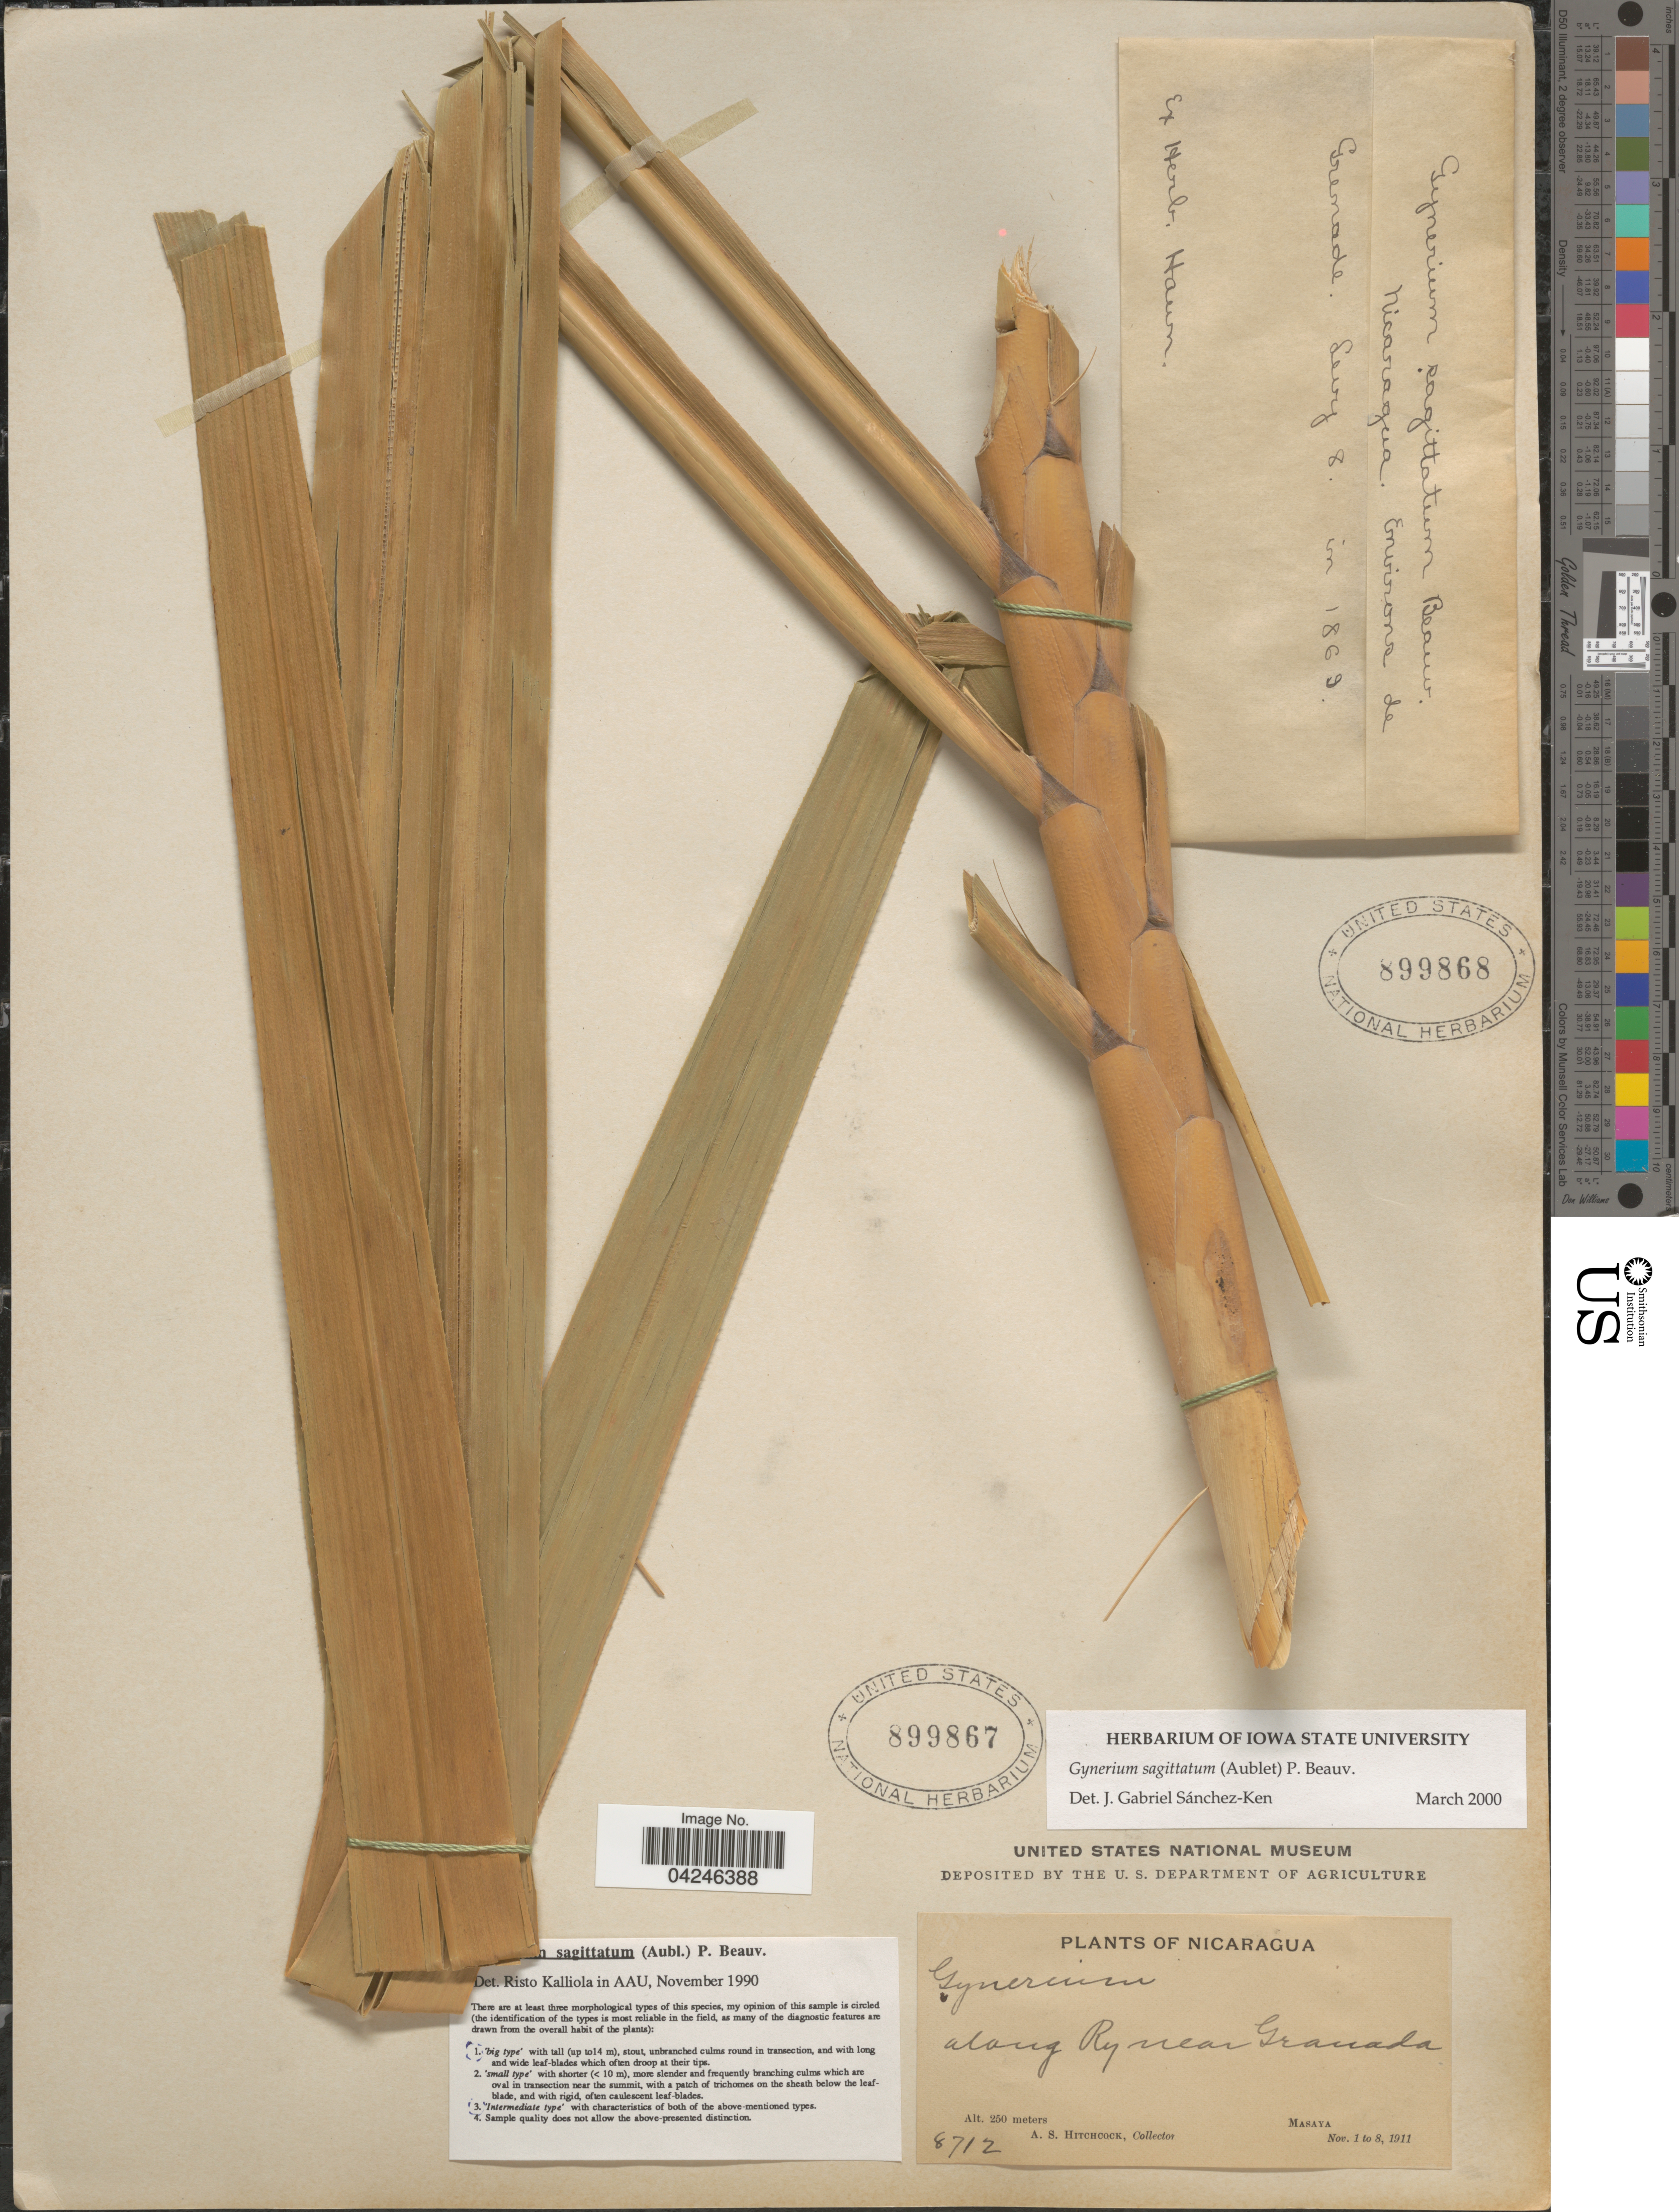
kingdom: Plantae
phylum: Tracheophyta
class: Liliopsida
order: Poales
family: Poaceae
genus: Gynerium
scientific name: Gynerium sagittatum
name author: (Aubl.) P. Beauv.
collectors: -. Levy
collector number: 8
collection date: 1869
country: Nicaragua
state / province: Granada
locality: Environs de Grenade.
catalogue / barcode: US 899868-2